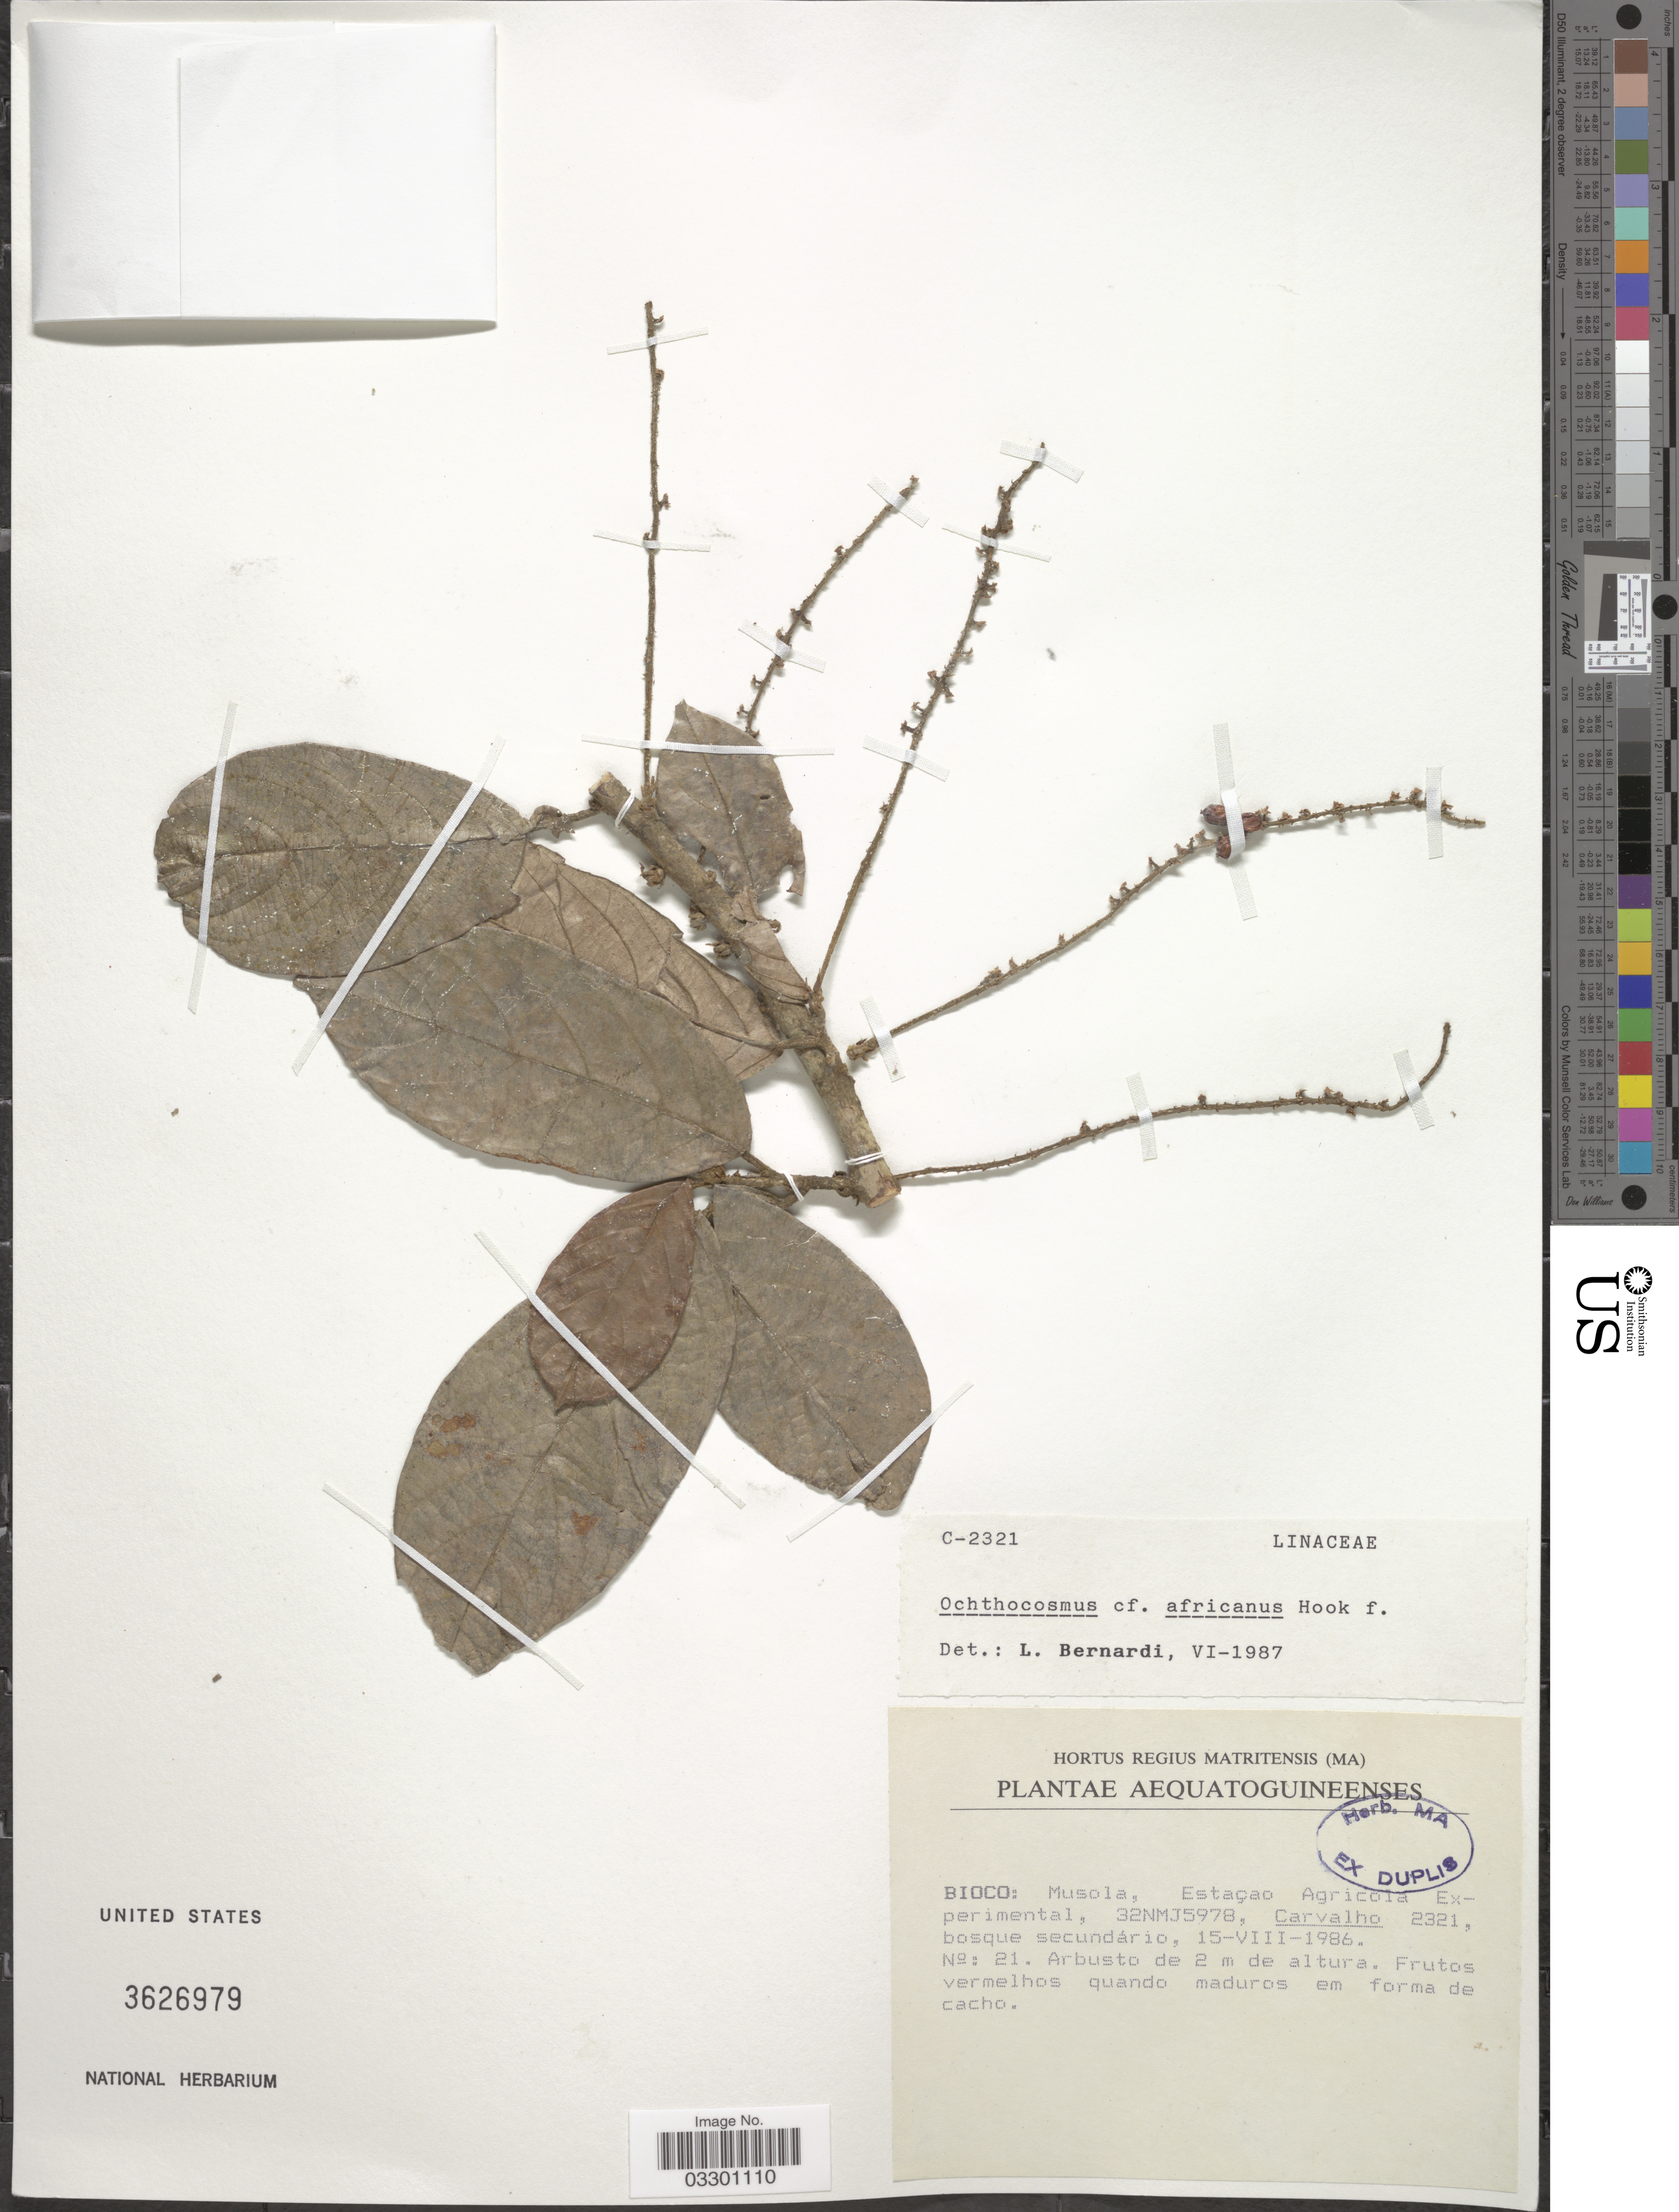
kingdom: Plantae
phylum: Tracheophyta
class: Magnoliopsida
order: Malpighiales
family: Ixonanthaceae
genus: Phyllocosmus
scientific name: Phyllocosmus africanus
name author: (Hook. f.) Klotzsch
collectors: Carvalho, --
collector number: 2321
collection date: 1986-08-15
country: Equatorial Guinea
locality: Aequatoguineenses. Bioco: Musola, Estaçao Agricola Experimental, 32NMJ5978.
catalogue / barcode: US 3626979